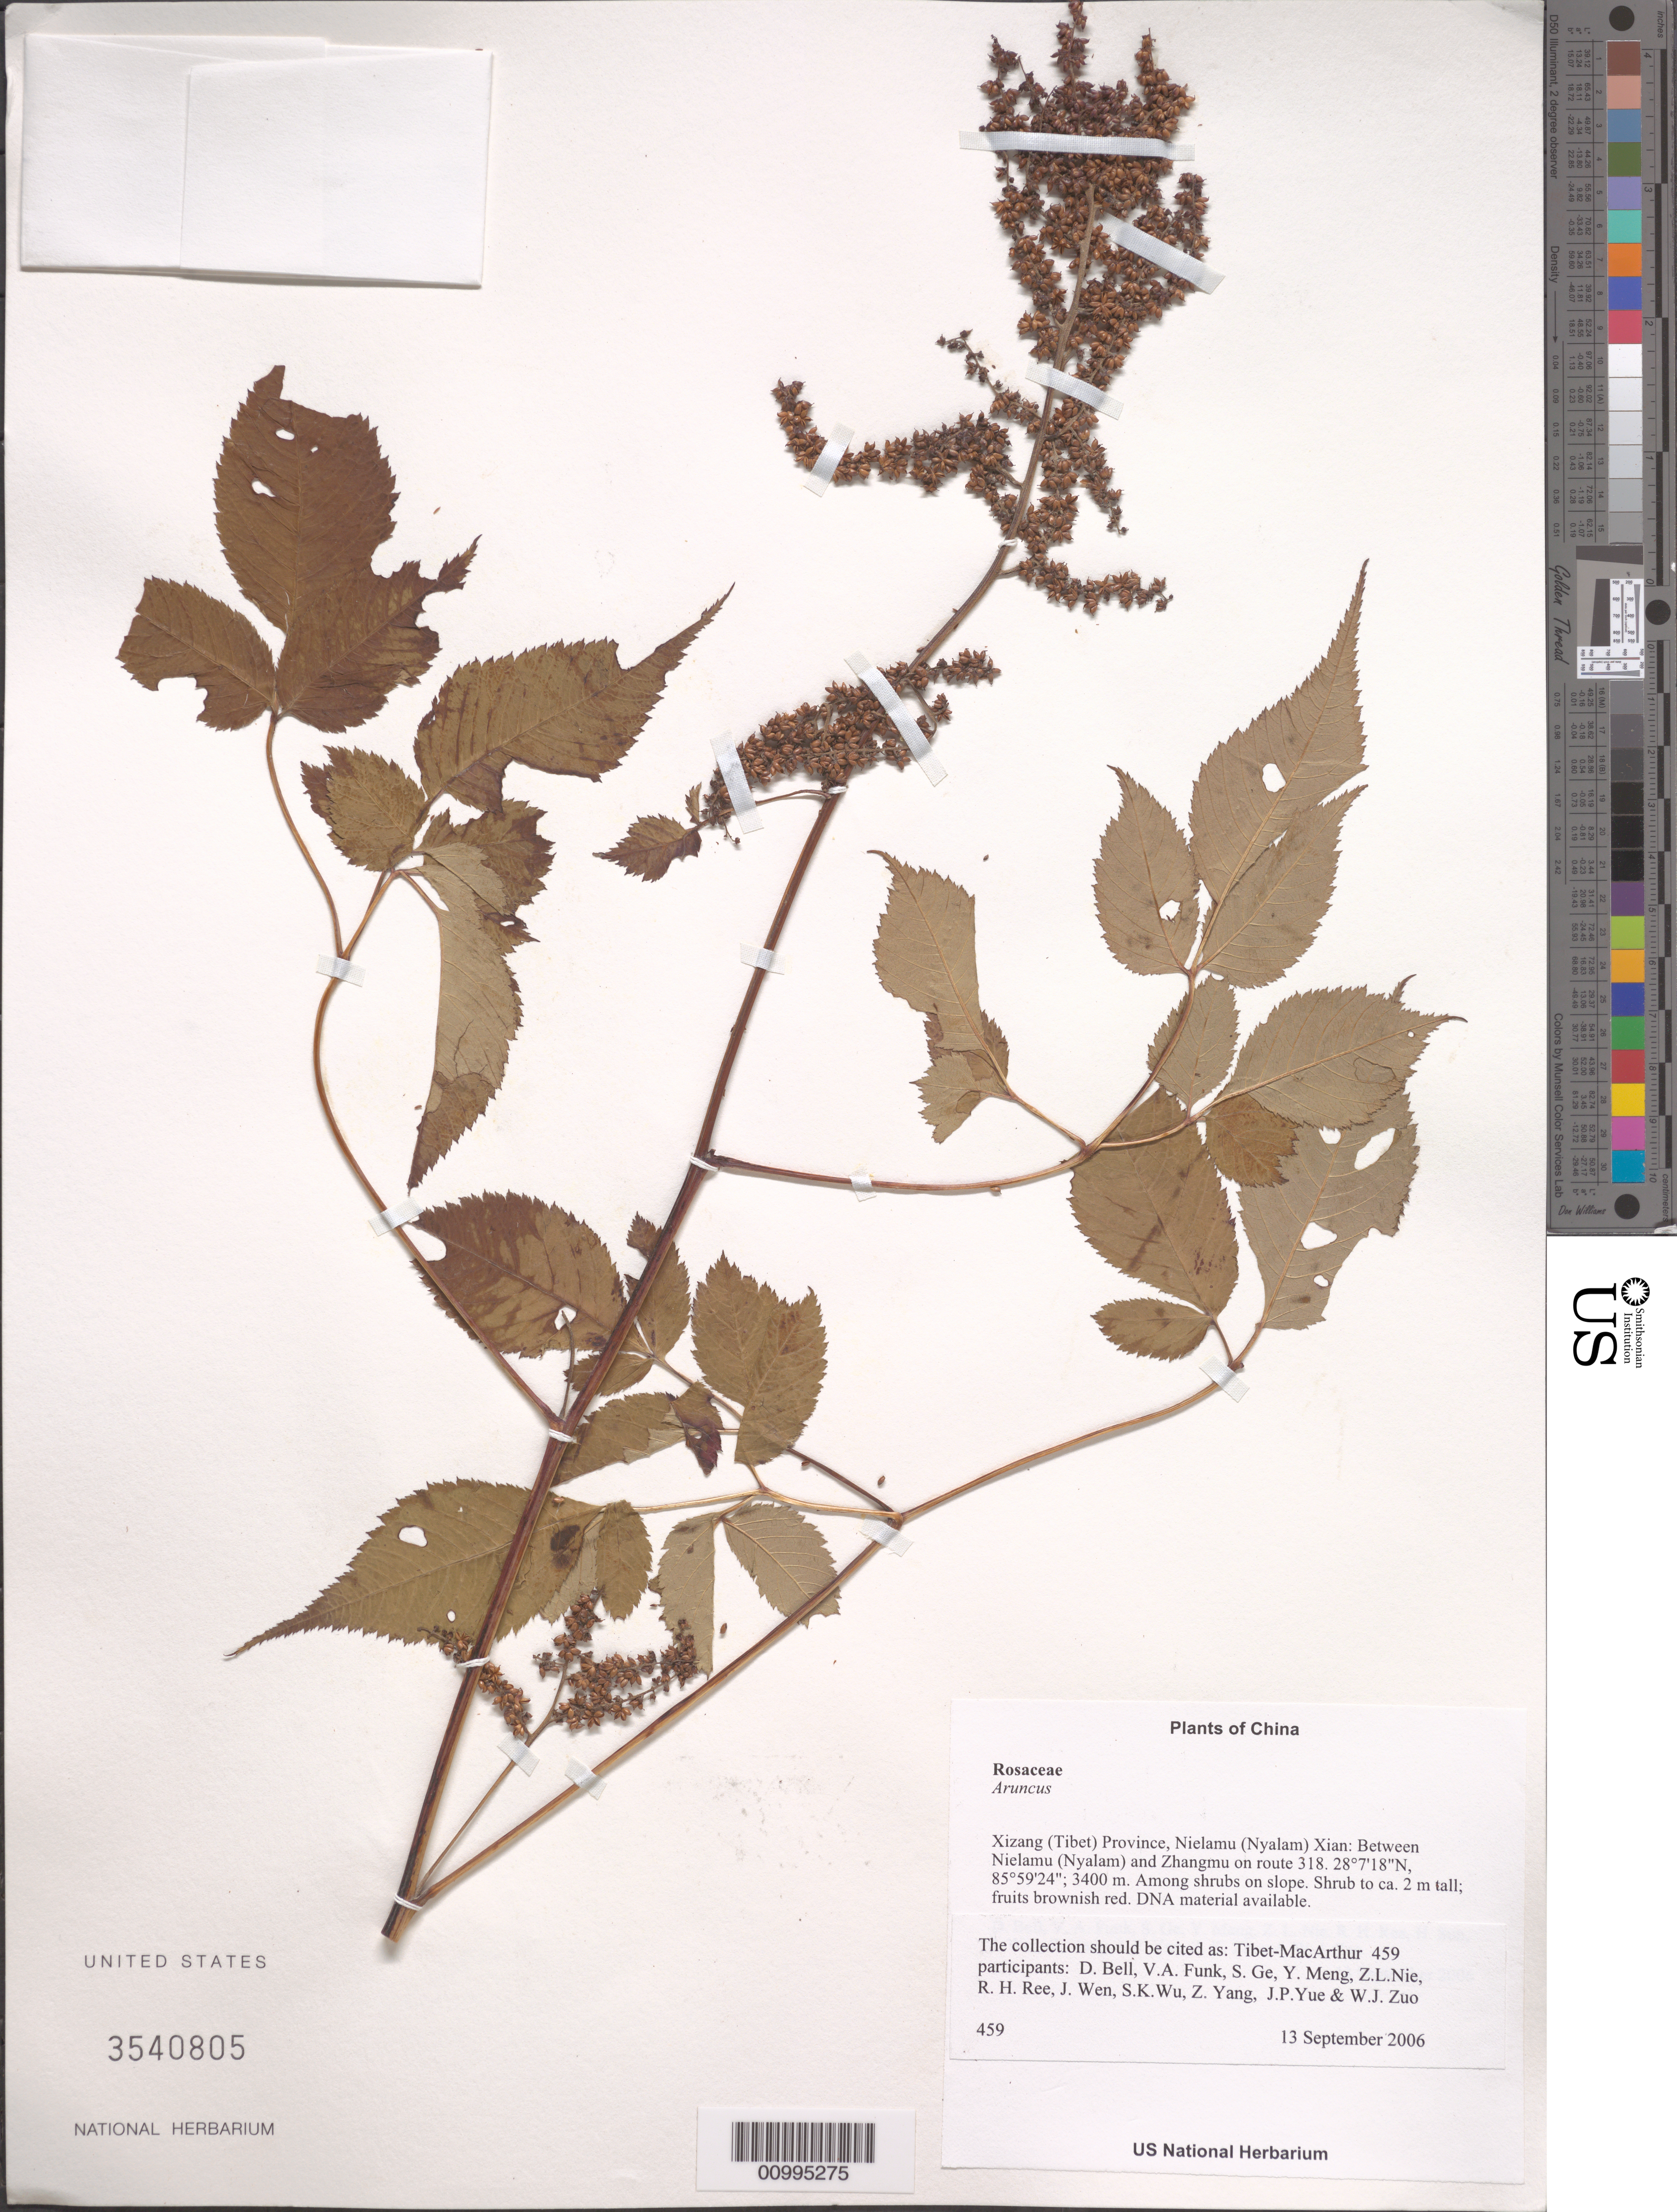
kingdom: Plantae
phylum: Tracheophyta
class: Magnoliopsida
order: Rosales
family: Rosaceae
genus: Aruncus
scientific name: Aruncus sp.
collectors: Tibet-MacArthur, D. A. Bell, V. Funk, S. Ge, Y. Meng, Z. Nie, R. Ree, H. Sun, J. Wen, Z. Yang, J. Yue, Z. Zhou & W. Zuo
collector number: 459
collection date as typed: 13 Sep 2006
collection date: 2006-09-13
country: China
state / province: Xizang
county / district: Nielamu (Nyalam) Xian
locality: Between Nielamu (Nyalam) and Zhangmu on route 318.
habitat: Rocky slopes, cliff bases and disturbed areas beside road. Among shrubs on slope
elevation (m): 3400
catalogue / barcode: US 3540805